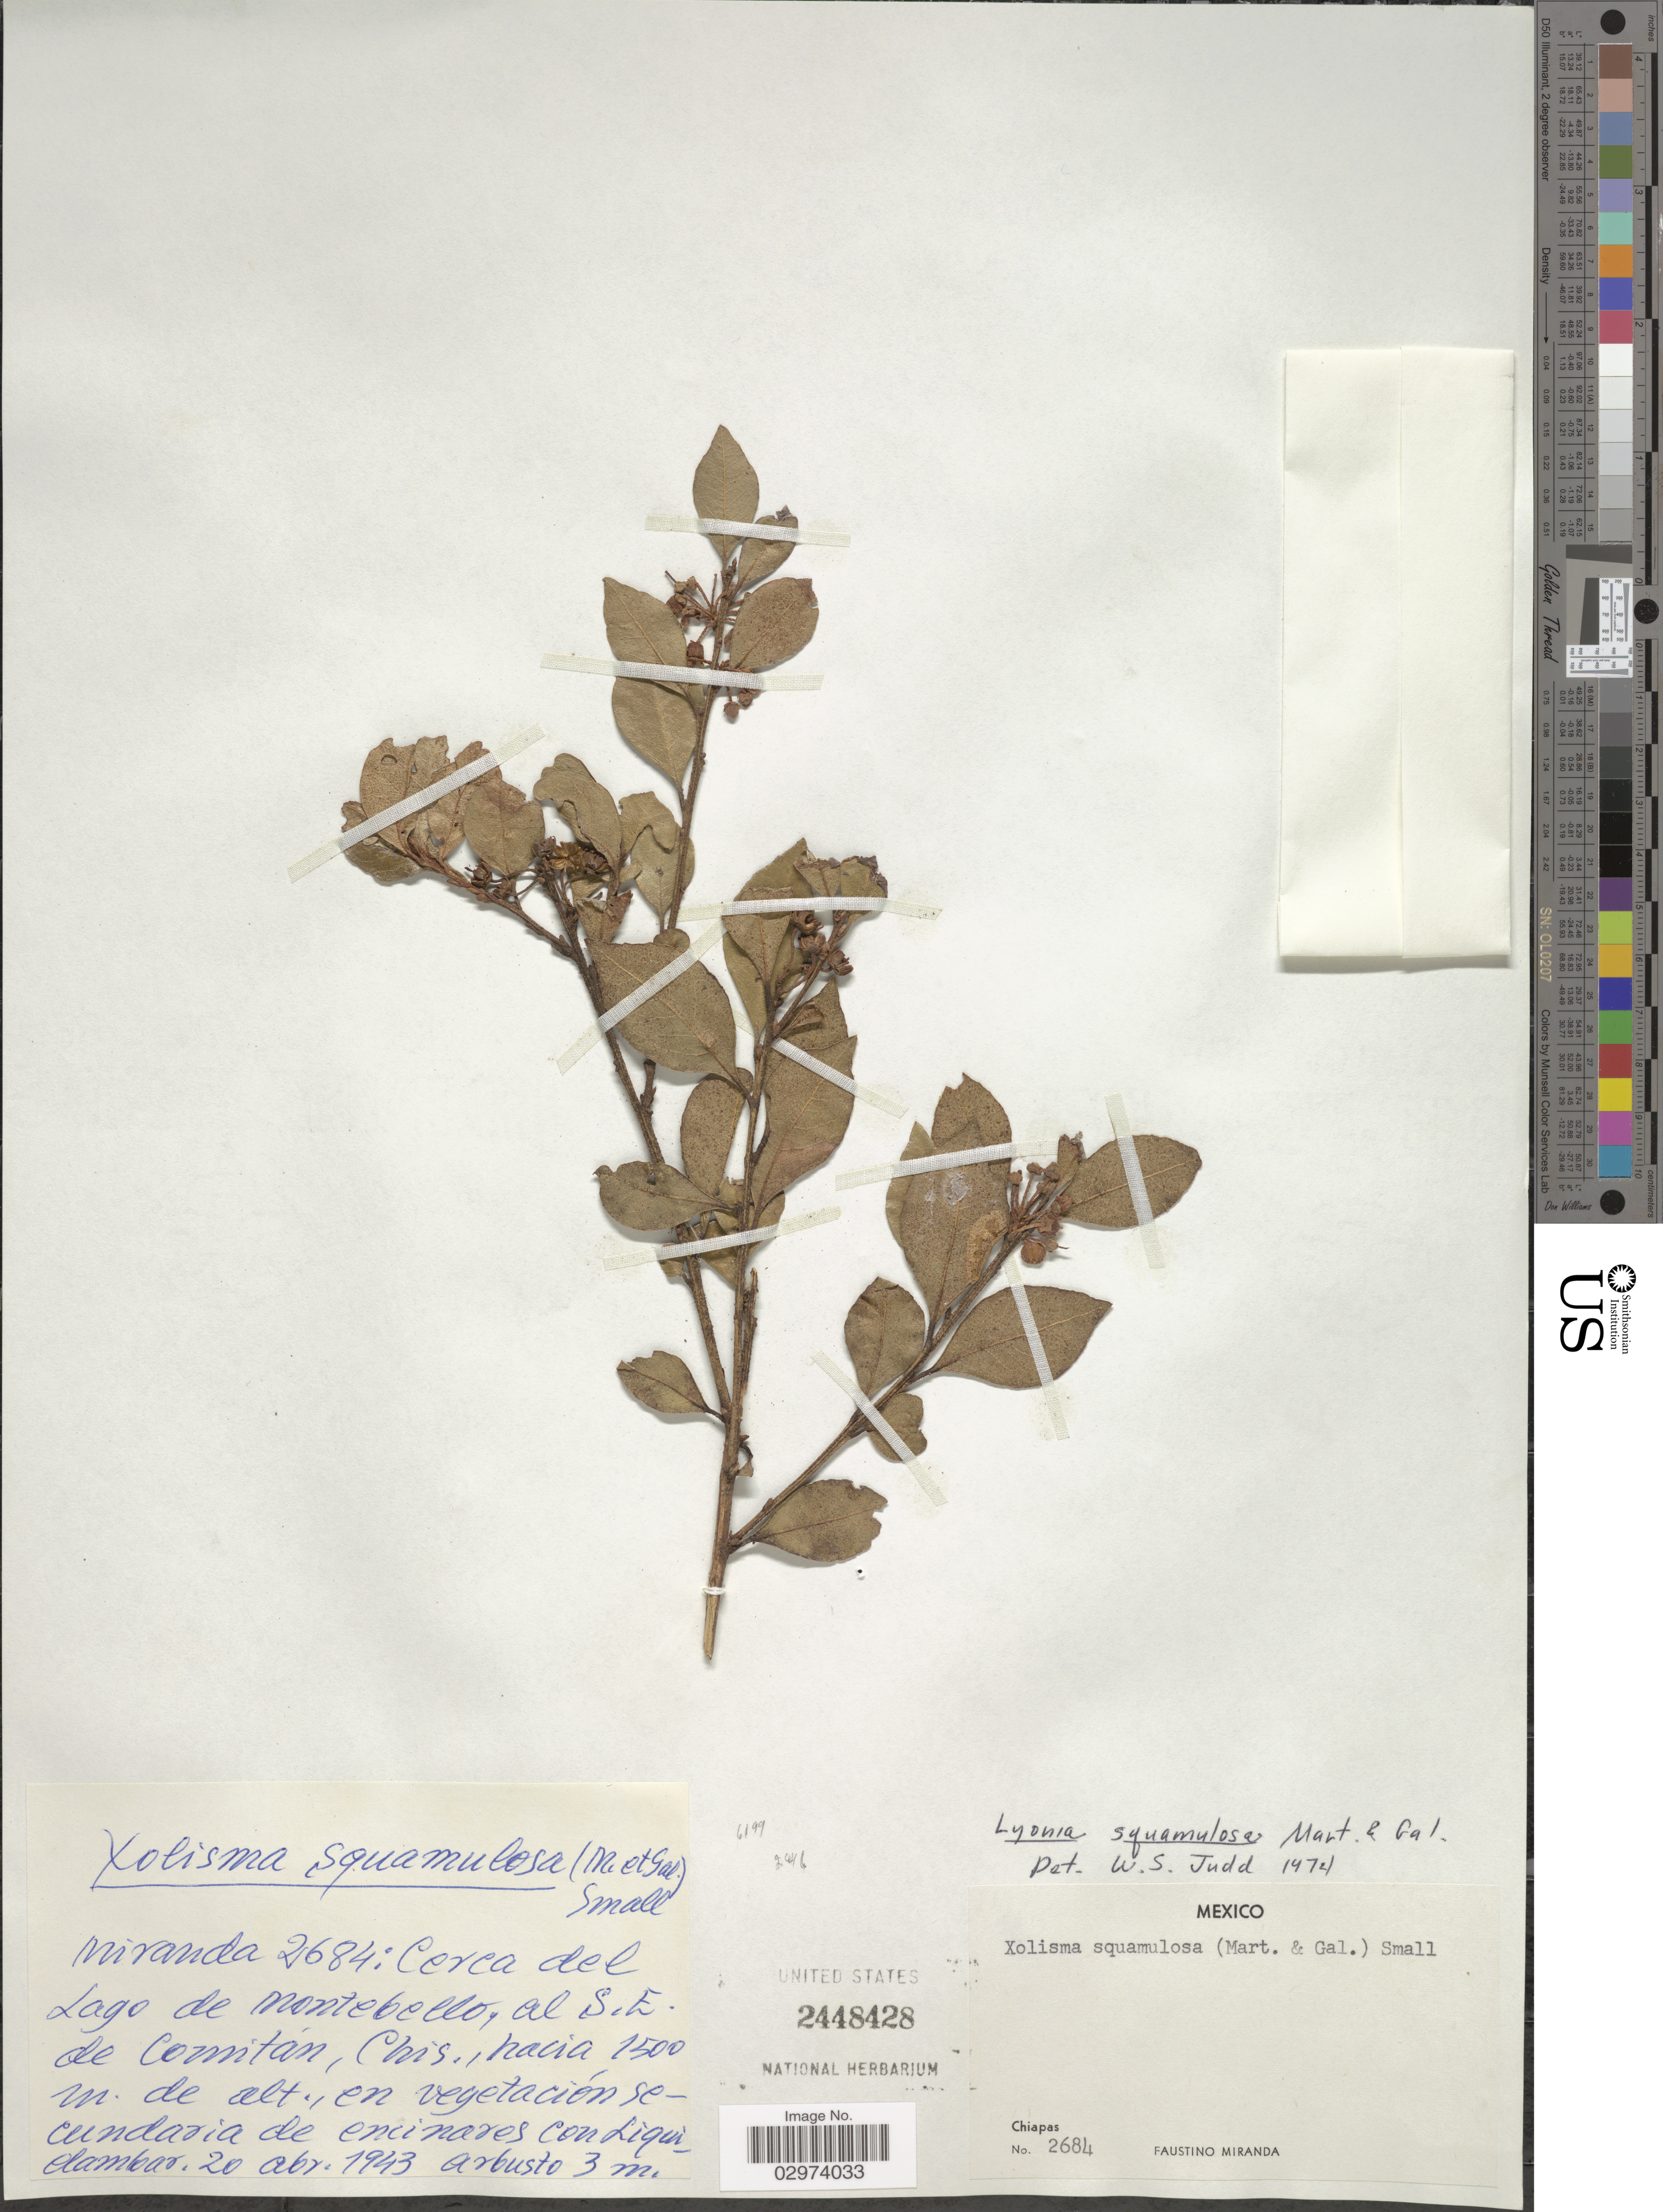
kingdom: Plantae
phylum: Tracheophyta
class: Magnoliopsida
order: Ericales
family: Ericaceae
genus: Lyonia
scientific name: Lyonia squamulosa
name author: M. Martens & Galeotti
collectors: F. Miranda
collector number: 2684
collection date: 1943-04-20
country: Mexico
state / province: Chiapas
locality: Cerca del Lago de Montebello, al S.E. de Comitán, Chis.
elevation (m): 1500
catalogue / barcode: US 2448428